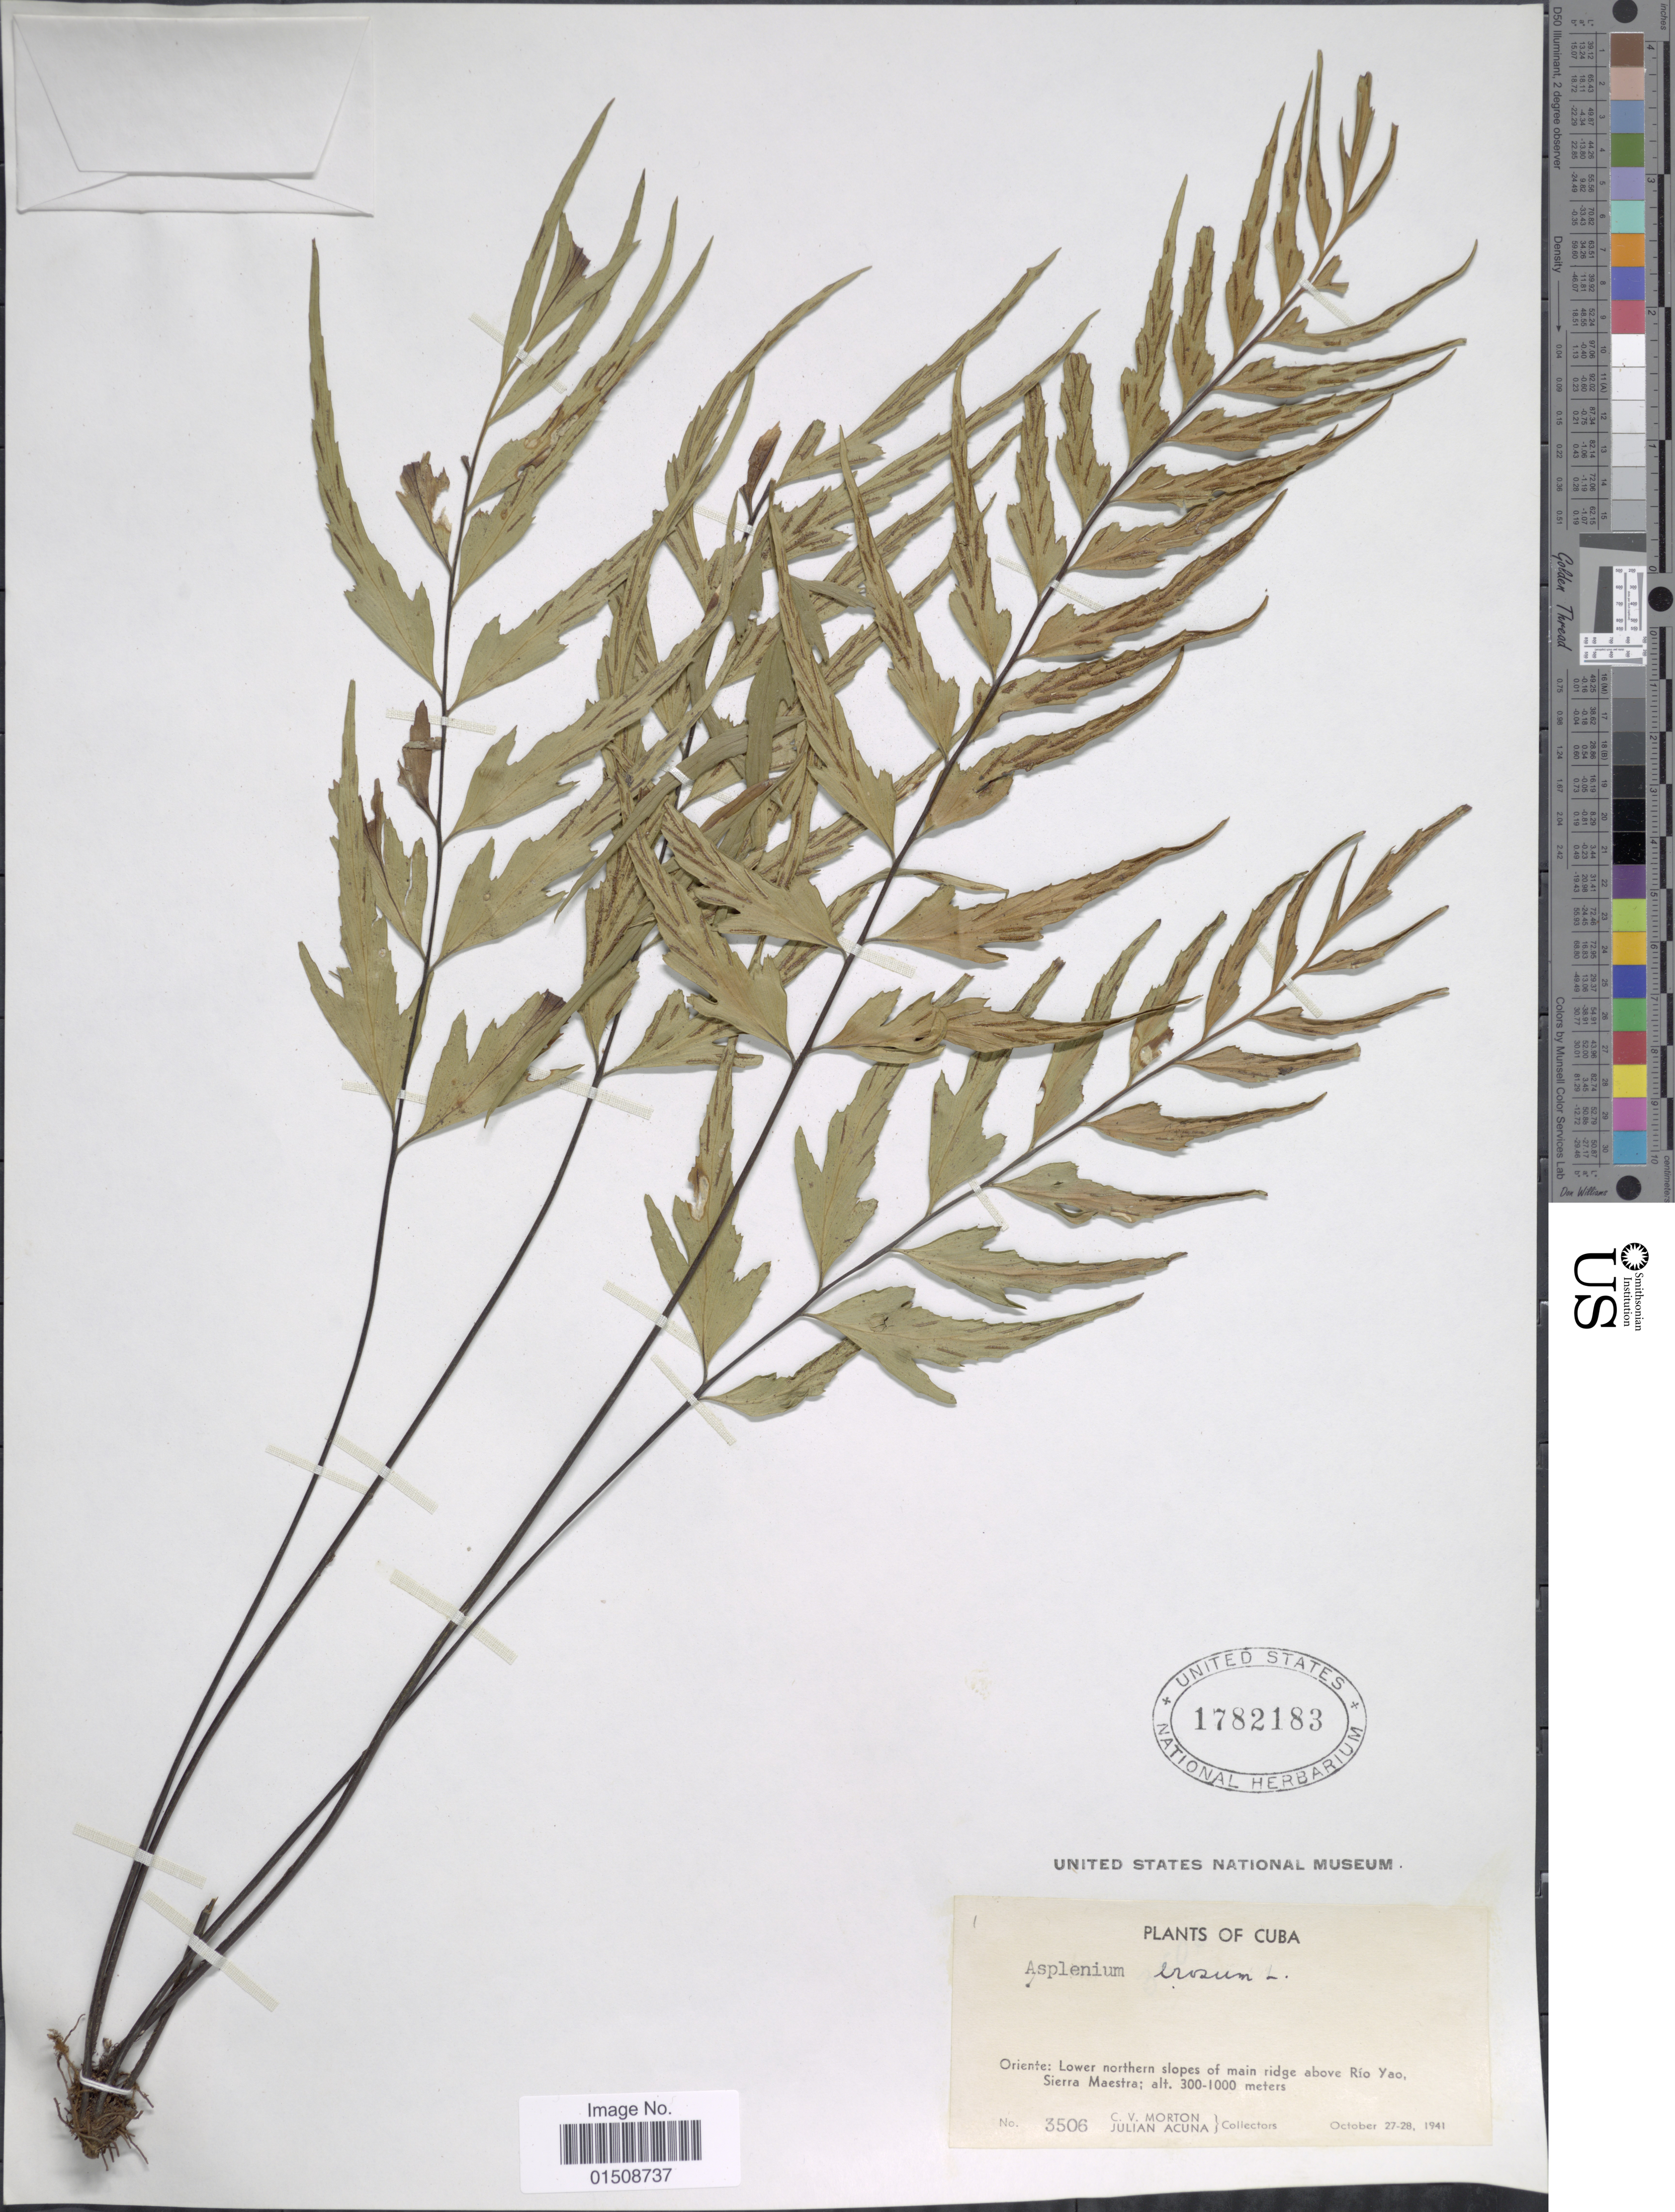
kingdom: Plantae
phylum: Tracheophyta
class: Polypodiopsida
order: Polypodiales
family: Aspleniaceae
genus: Asplenium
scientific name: Asplenium erosum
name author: L.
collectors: C. V. Morton & J. B. Acuña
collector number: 3506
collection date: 1941-10-27/1941-10-28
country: Cuba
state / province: Oriente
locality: Lower northern slopes of main ridge above Río Yao, Sierra Maestra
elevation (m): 300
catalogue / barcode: US 1782183